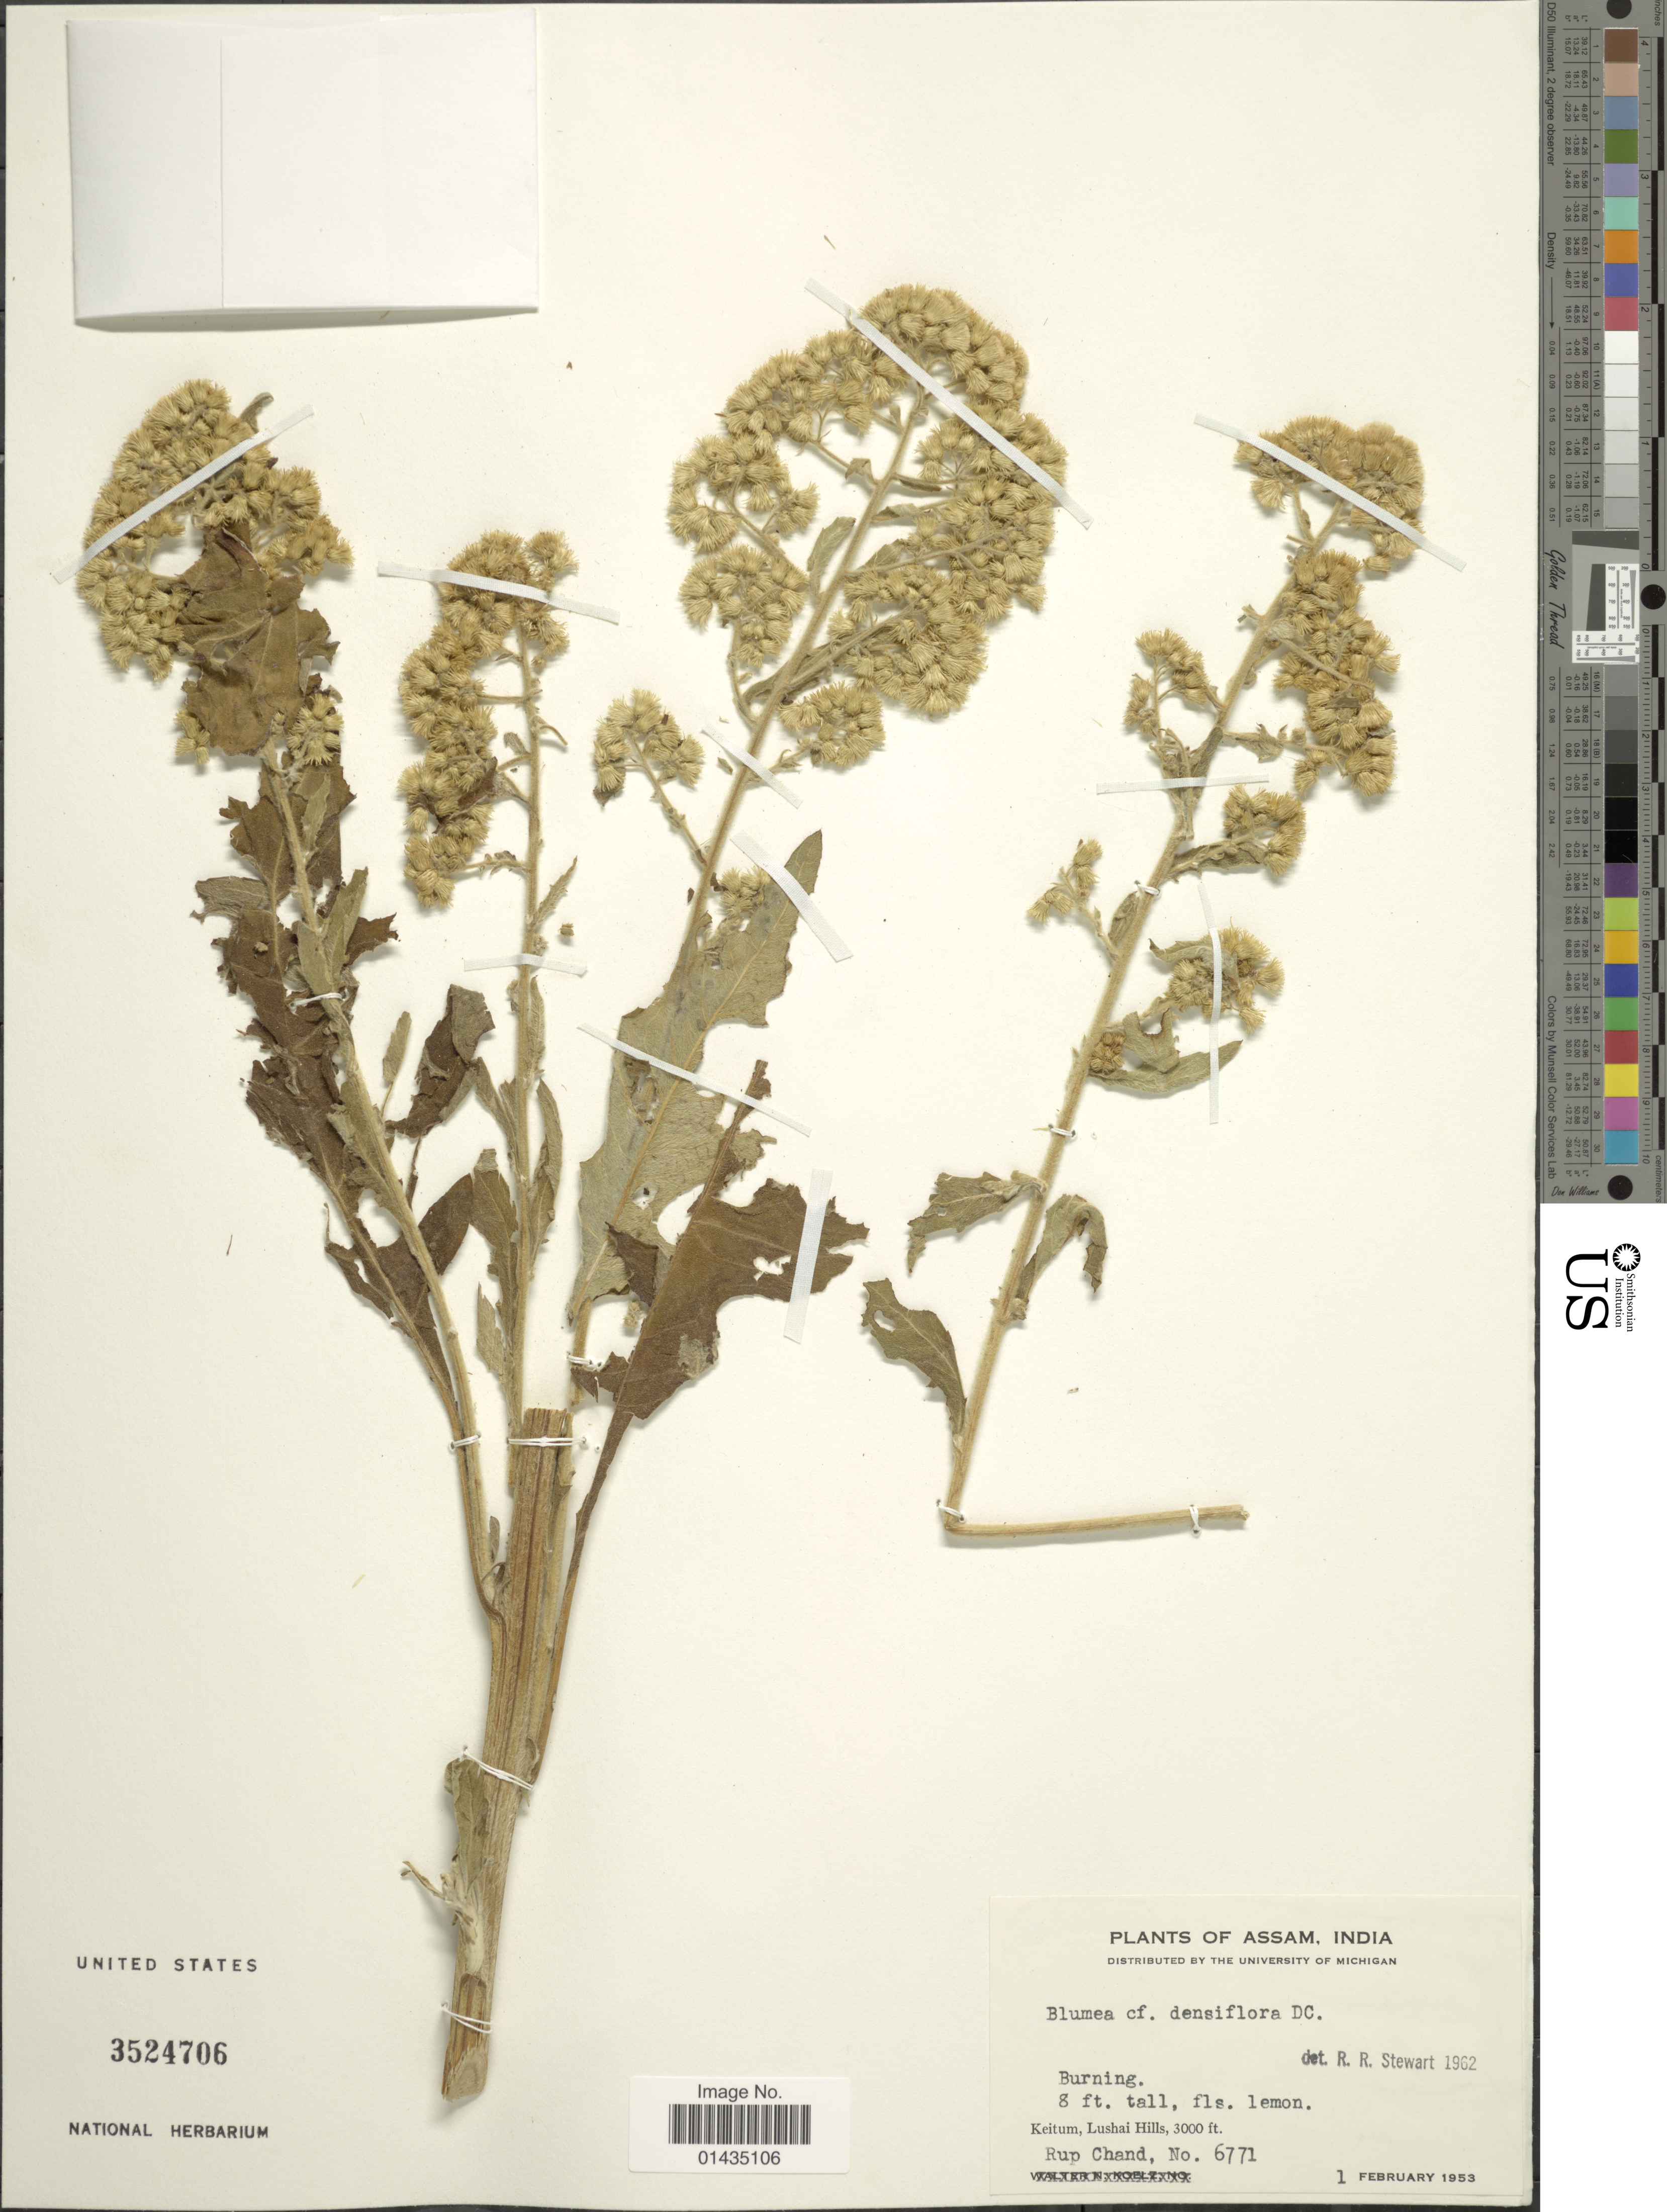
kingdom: Plantae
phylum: Tracheophyta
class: Magnoliopsida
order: Asterales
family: Asteraceae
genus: Blumea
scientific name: Blumea densiflora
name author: DC.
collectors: R. Chand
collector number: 6771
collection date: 1953-02-01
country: India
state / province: Assam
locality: Burning, Keitum, Lushai Hills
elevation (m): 914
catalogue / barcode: US 3524706